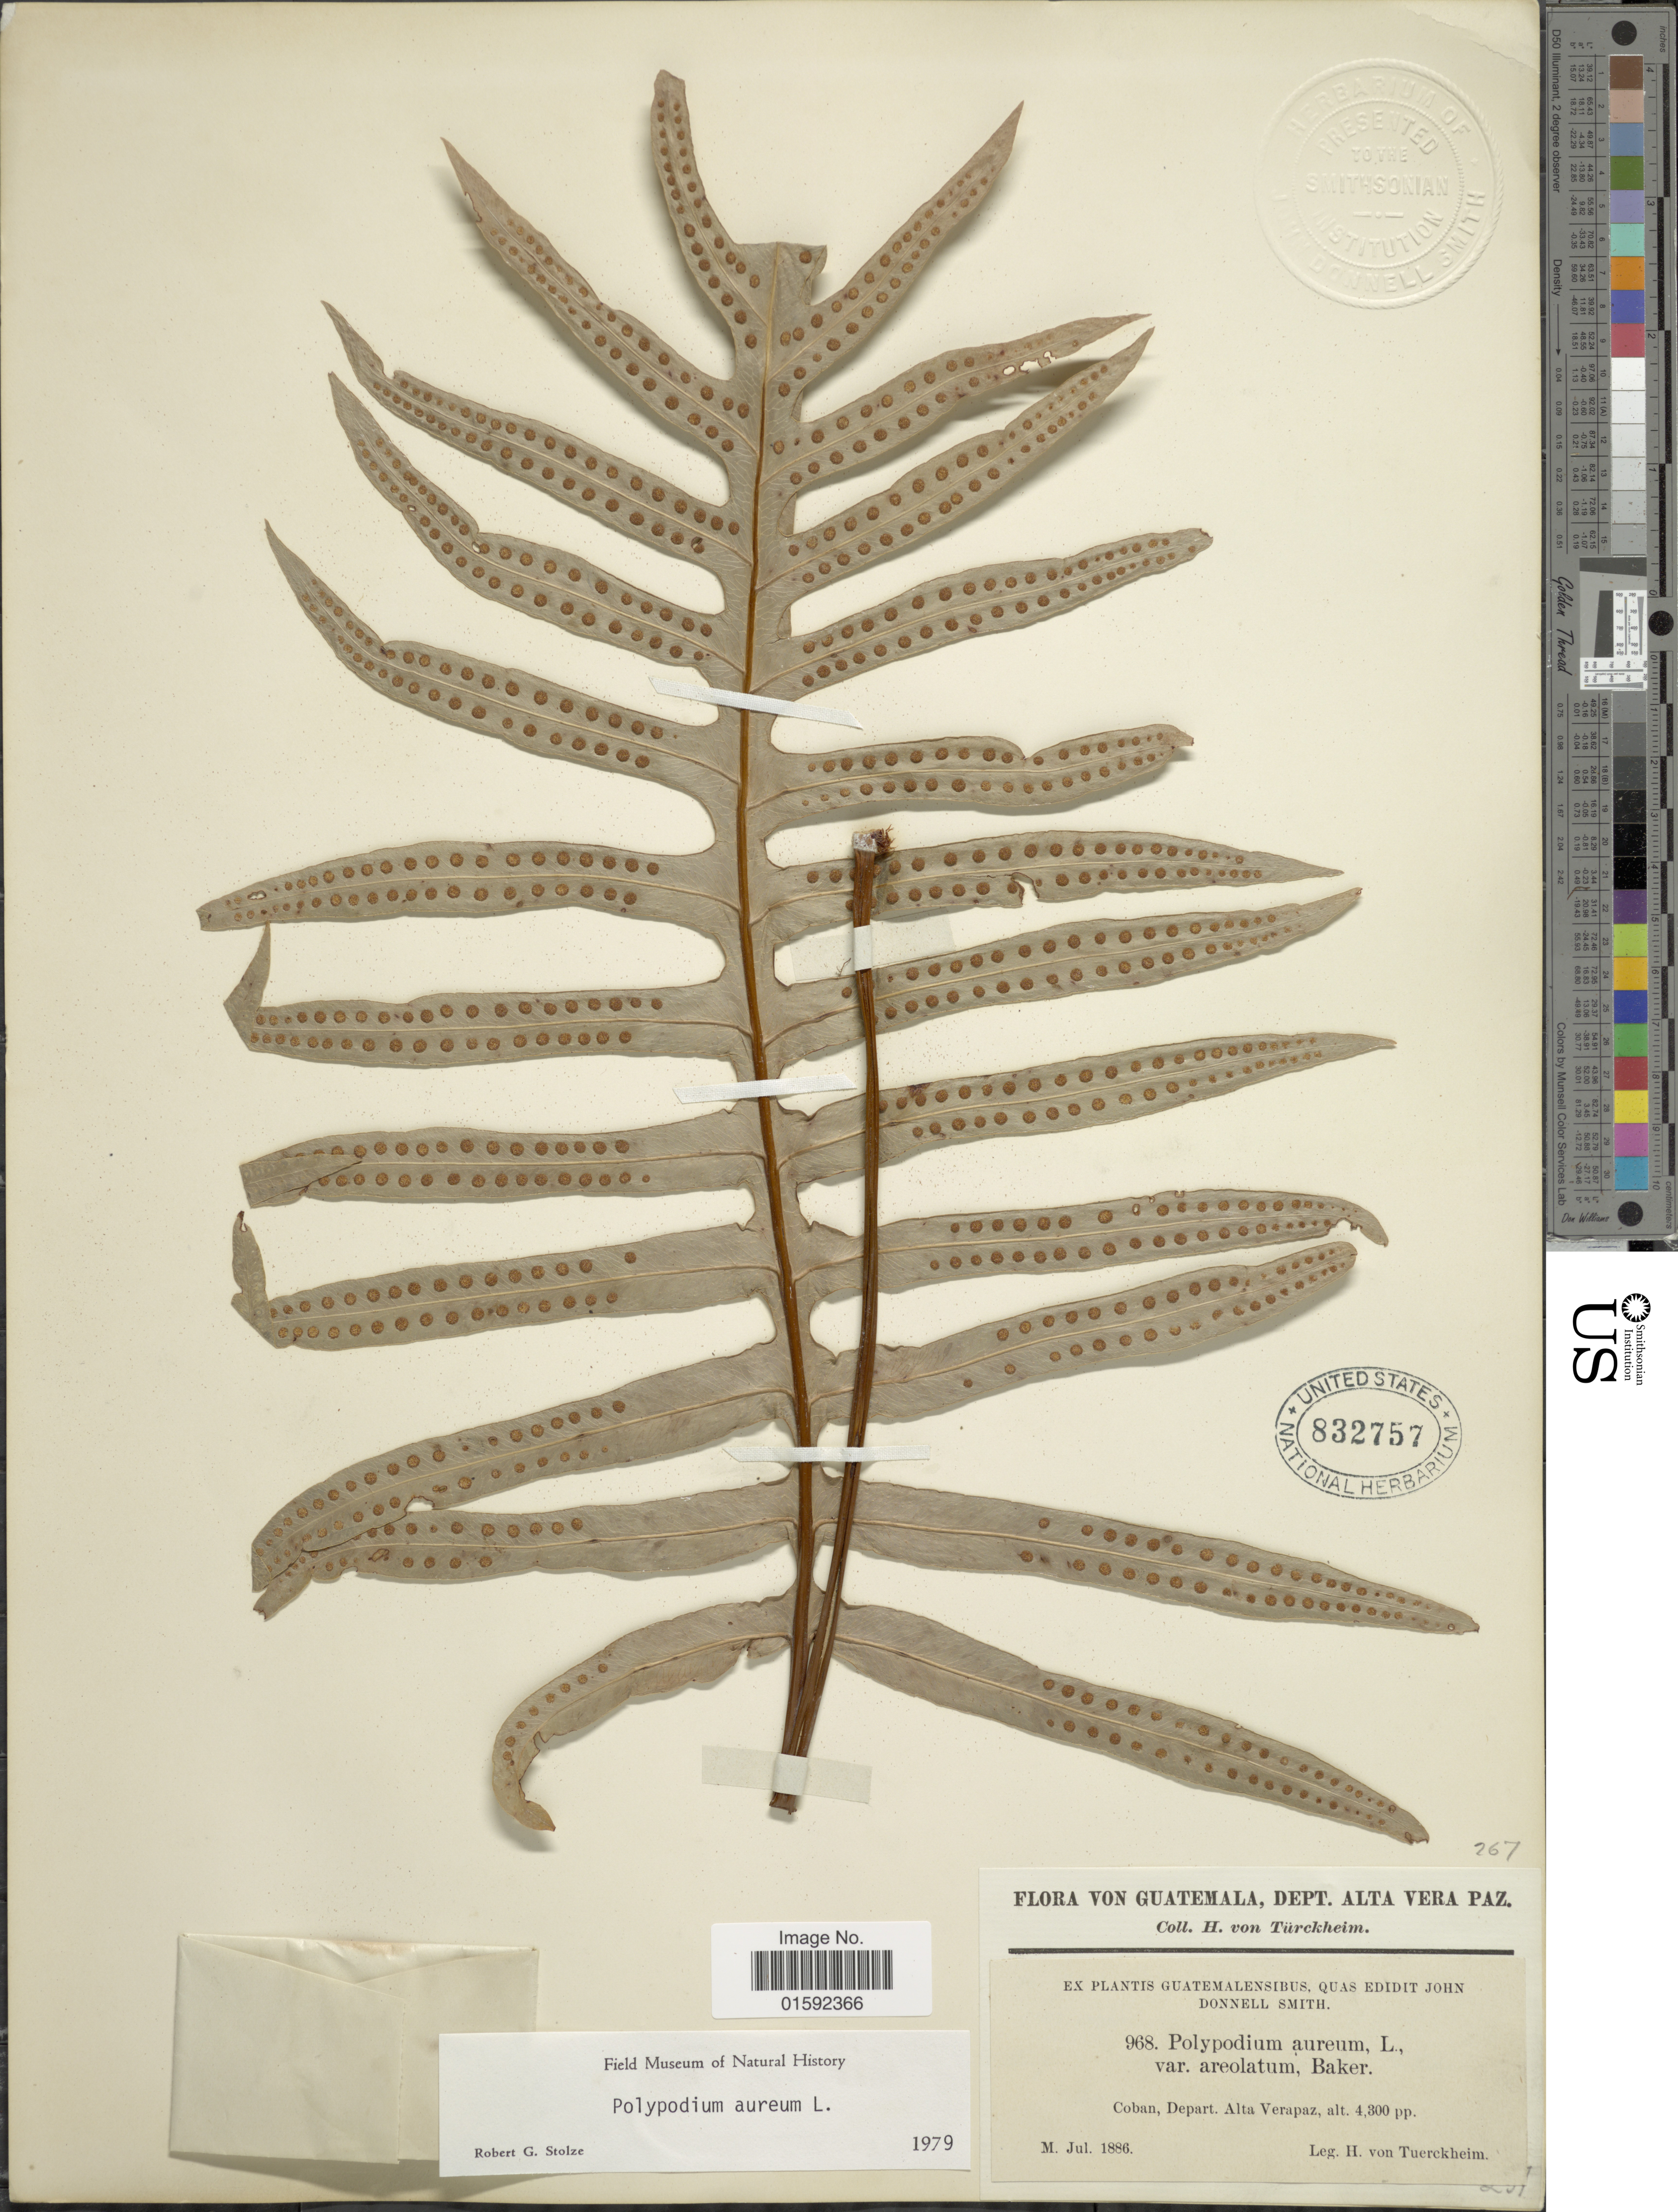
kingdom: Plantae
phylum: Tracheophyta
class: Polypodiopsida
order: Polypodiales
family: Polypodiaceae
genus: Phlebodium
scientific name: Phlebodium pseudoaureum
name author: (Cav.) Lellinger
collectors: H. von Türckheim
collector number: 968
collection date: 1886-07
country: Guatemala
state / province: Alta Verapaz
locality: Guatemalam Dept. Alta Vera Paz, Coban.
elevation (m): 1311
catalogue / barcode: US 832757